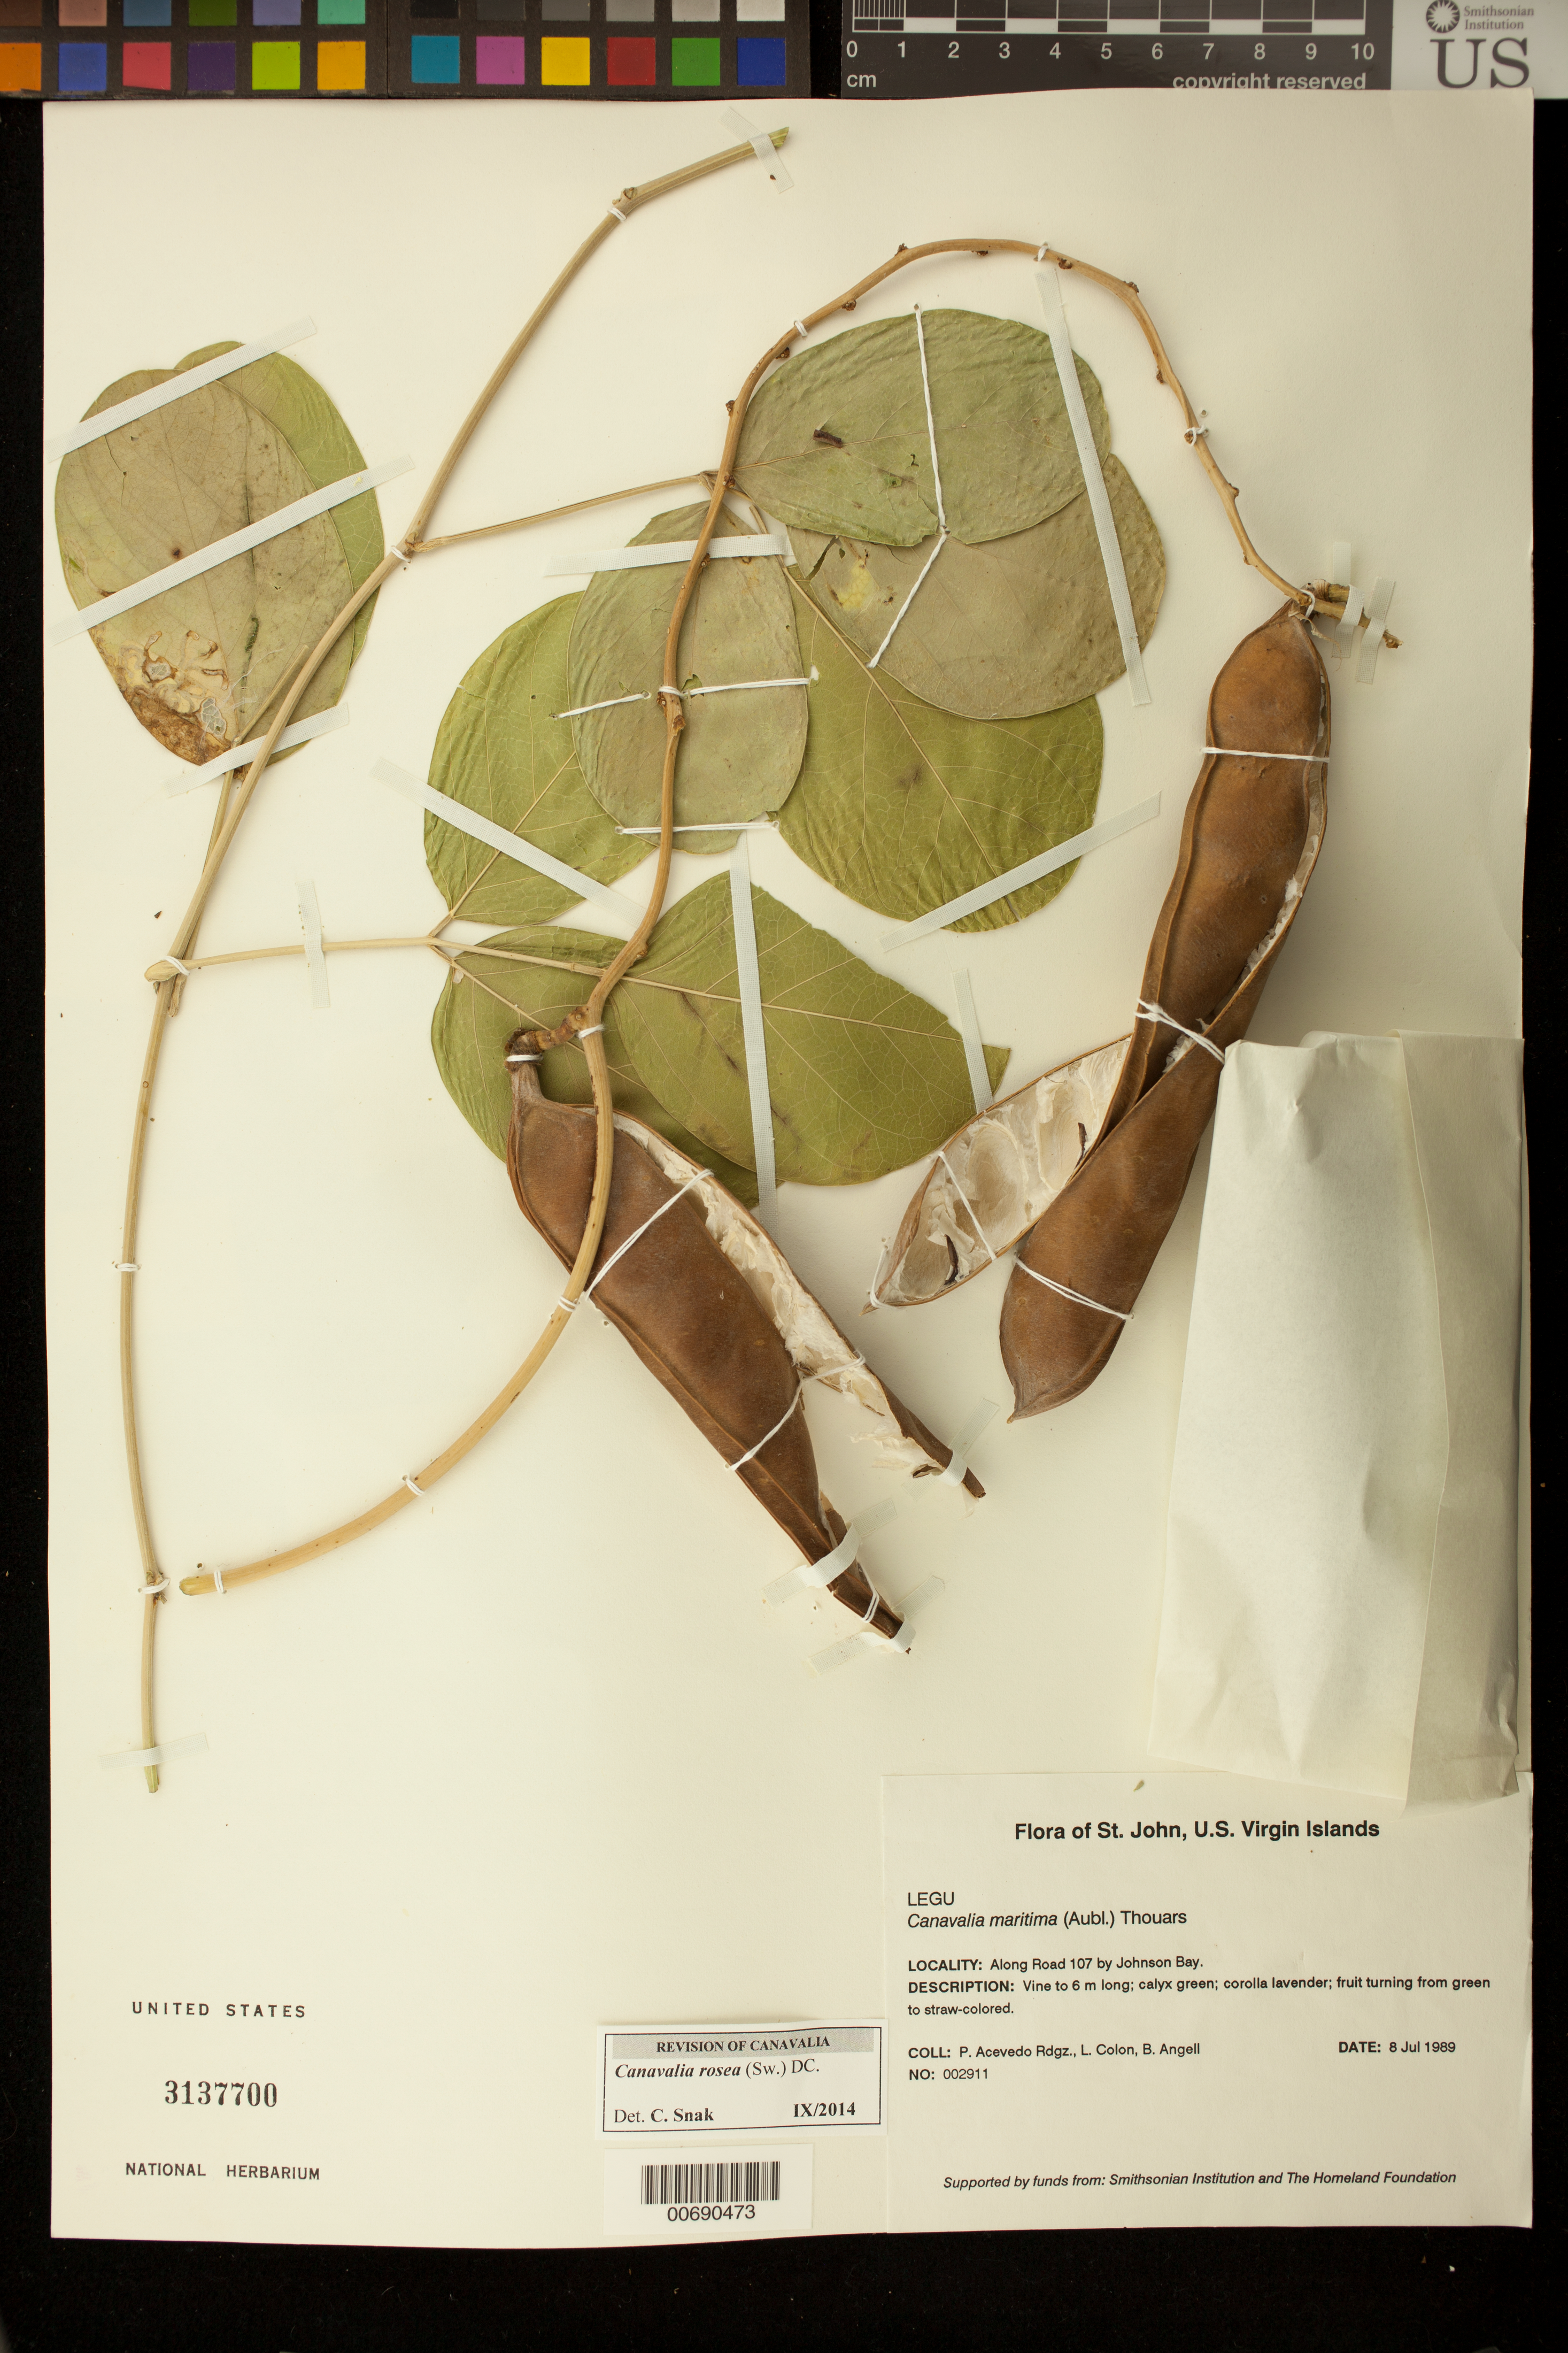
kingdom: Plantae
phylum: Tracheophyta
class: Magnoliopsida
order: Fabales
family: Fabaceae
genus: Canavalia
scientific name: Canavalia rosea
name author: (Sw.) DC.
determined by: Snak, C.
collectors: P. Acevedo-Rodr., L. Colon & Bobbi Angell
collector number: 2911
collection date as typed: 08 Jul 1989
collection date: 1989-07-08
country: U.S. Virgin Islands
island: St. John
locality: Coral Bay Quarter; along Road 107 by Johnson Bay.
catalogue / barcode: US 3137700